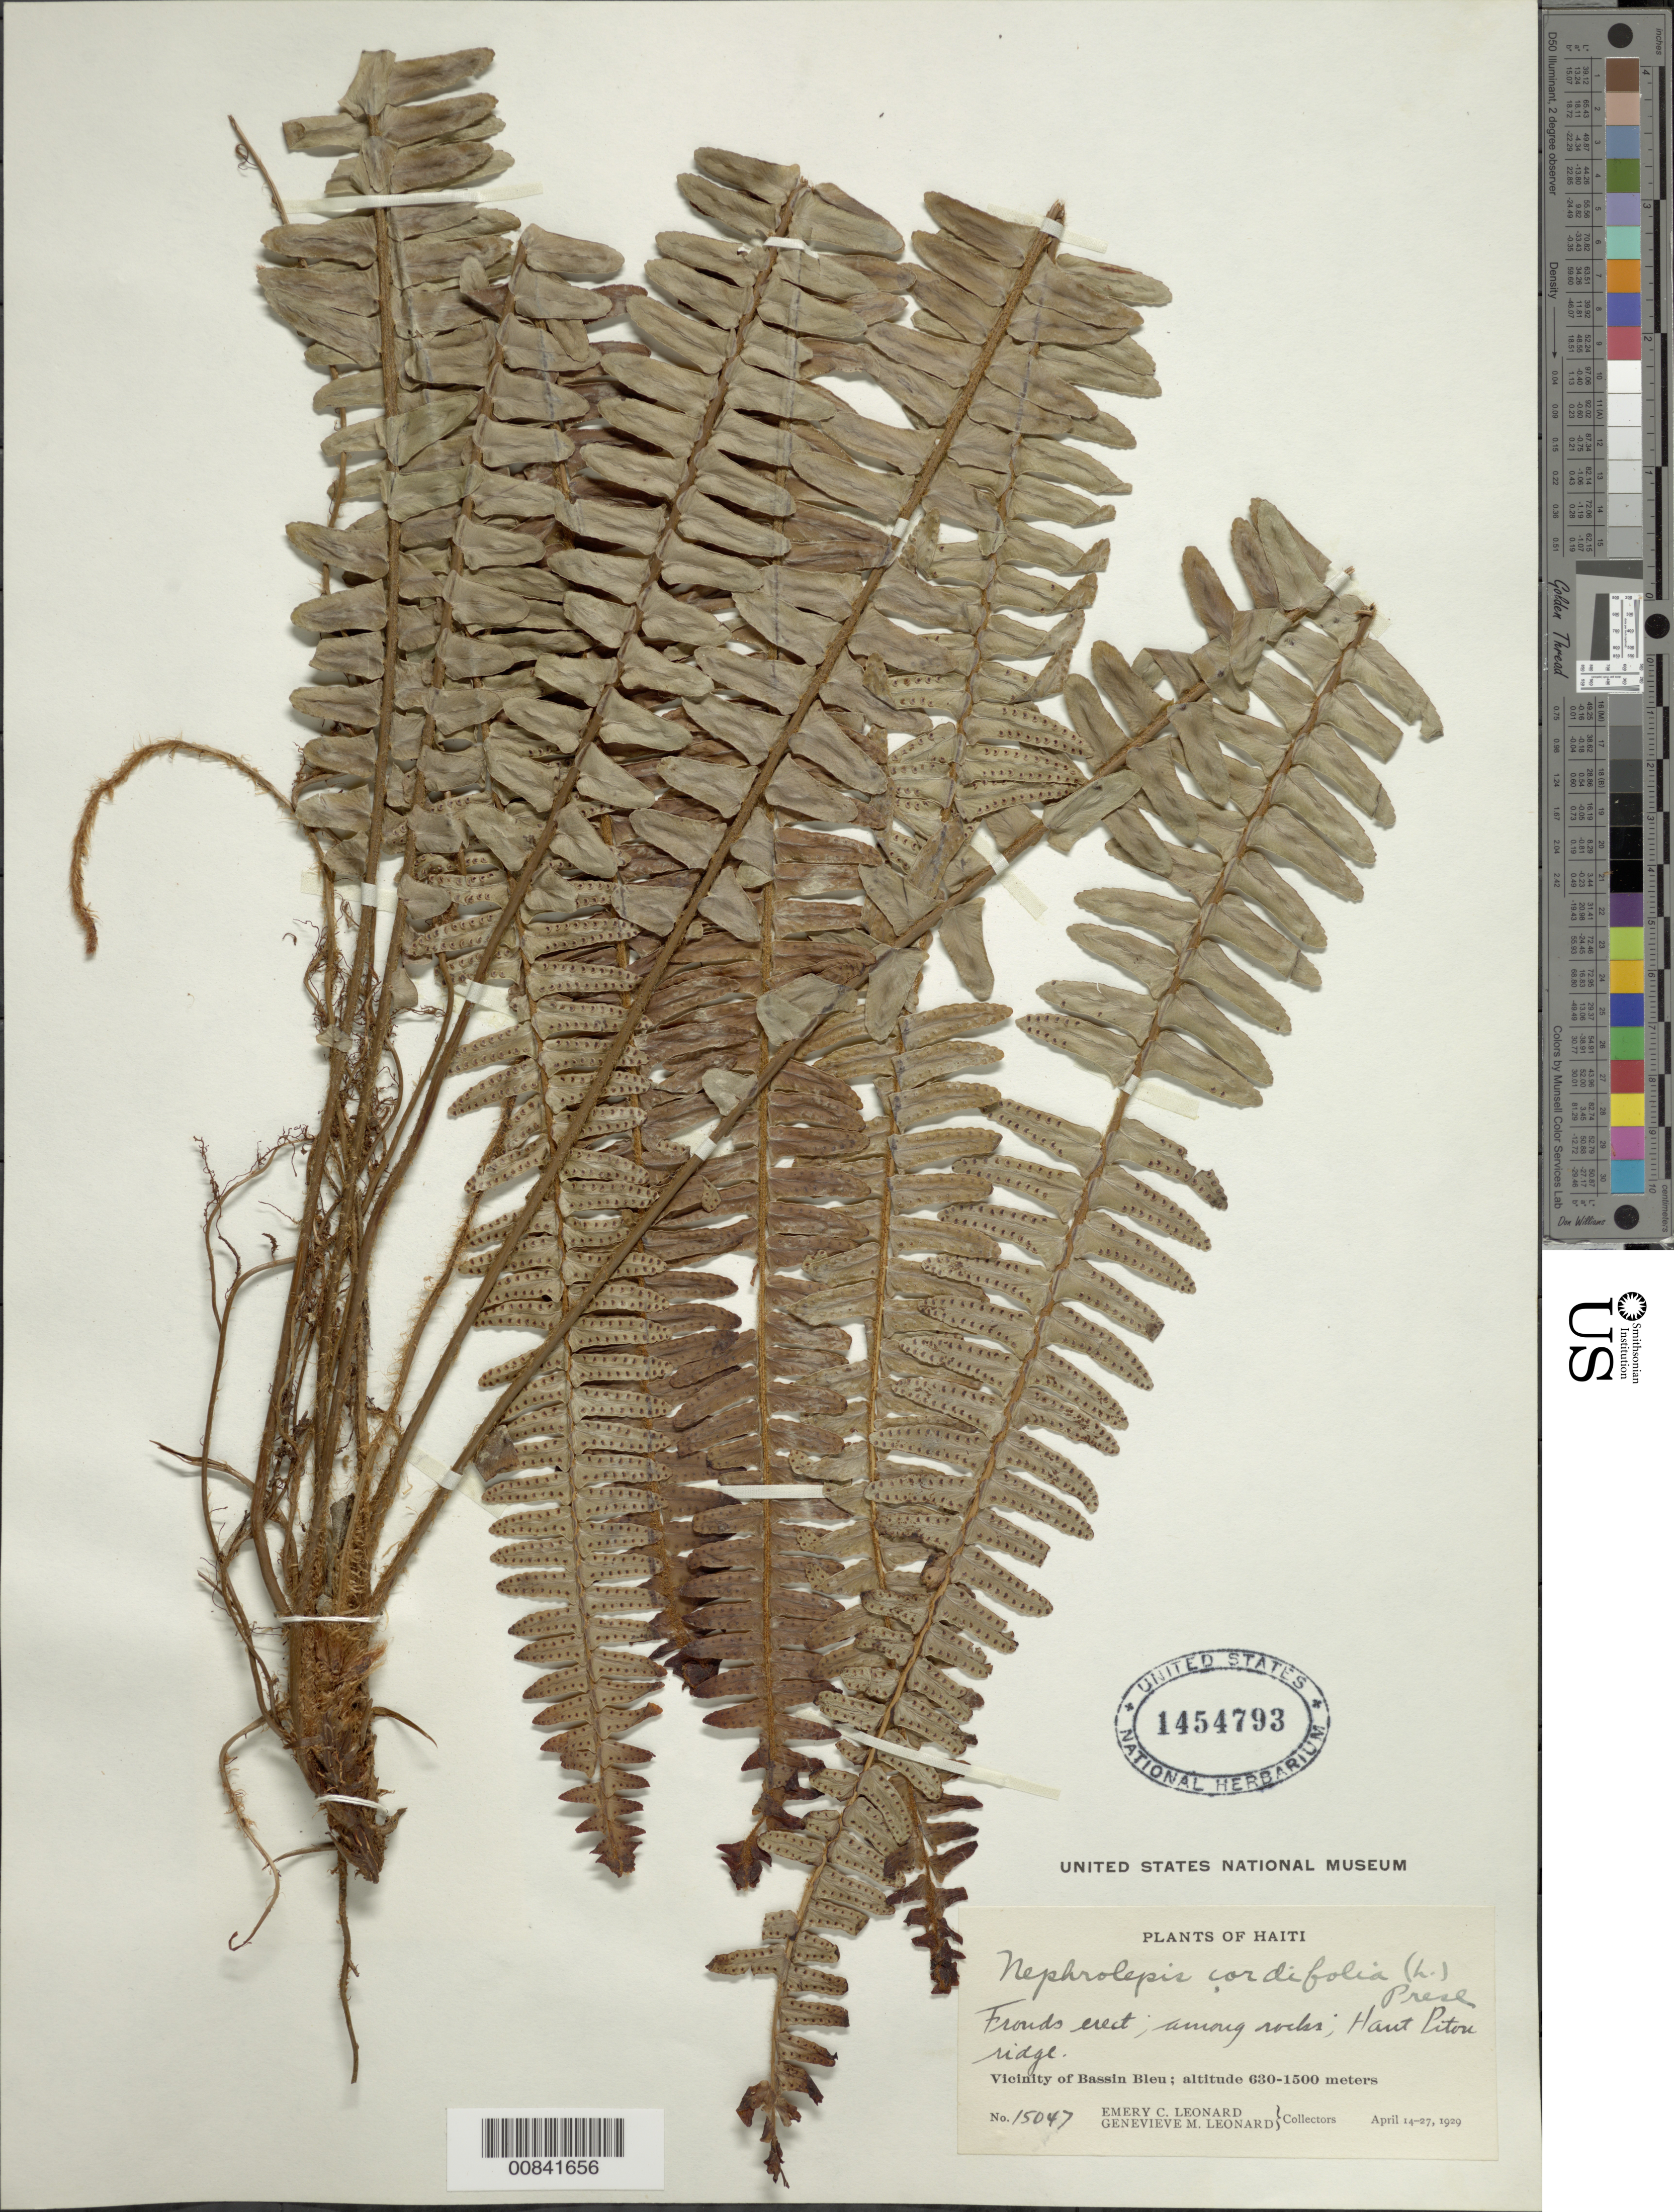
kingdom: Plantae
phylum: Tracheophyta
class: Polypodiopsida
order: Polypodiales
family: Nephrolepidaceae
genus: Nephrolepis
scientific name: Nephrolepis cordifolia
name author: (L.) C. Presl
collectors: E. C. Leonard & G. M. Leonard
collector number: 15047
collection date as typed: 14 Apr 1929 to 27 Apr 1929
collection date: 1929-04-14/1929-04-27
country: Haiti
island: Hispaniola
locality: Bassin Bleu, Haut Piton ridge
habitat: Among rocks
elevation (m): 630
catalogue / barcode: US 1454793